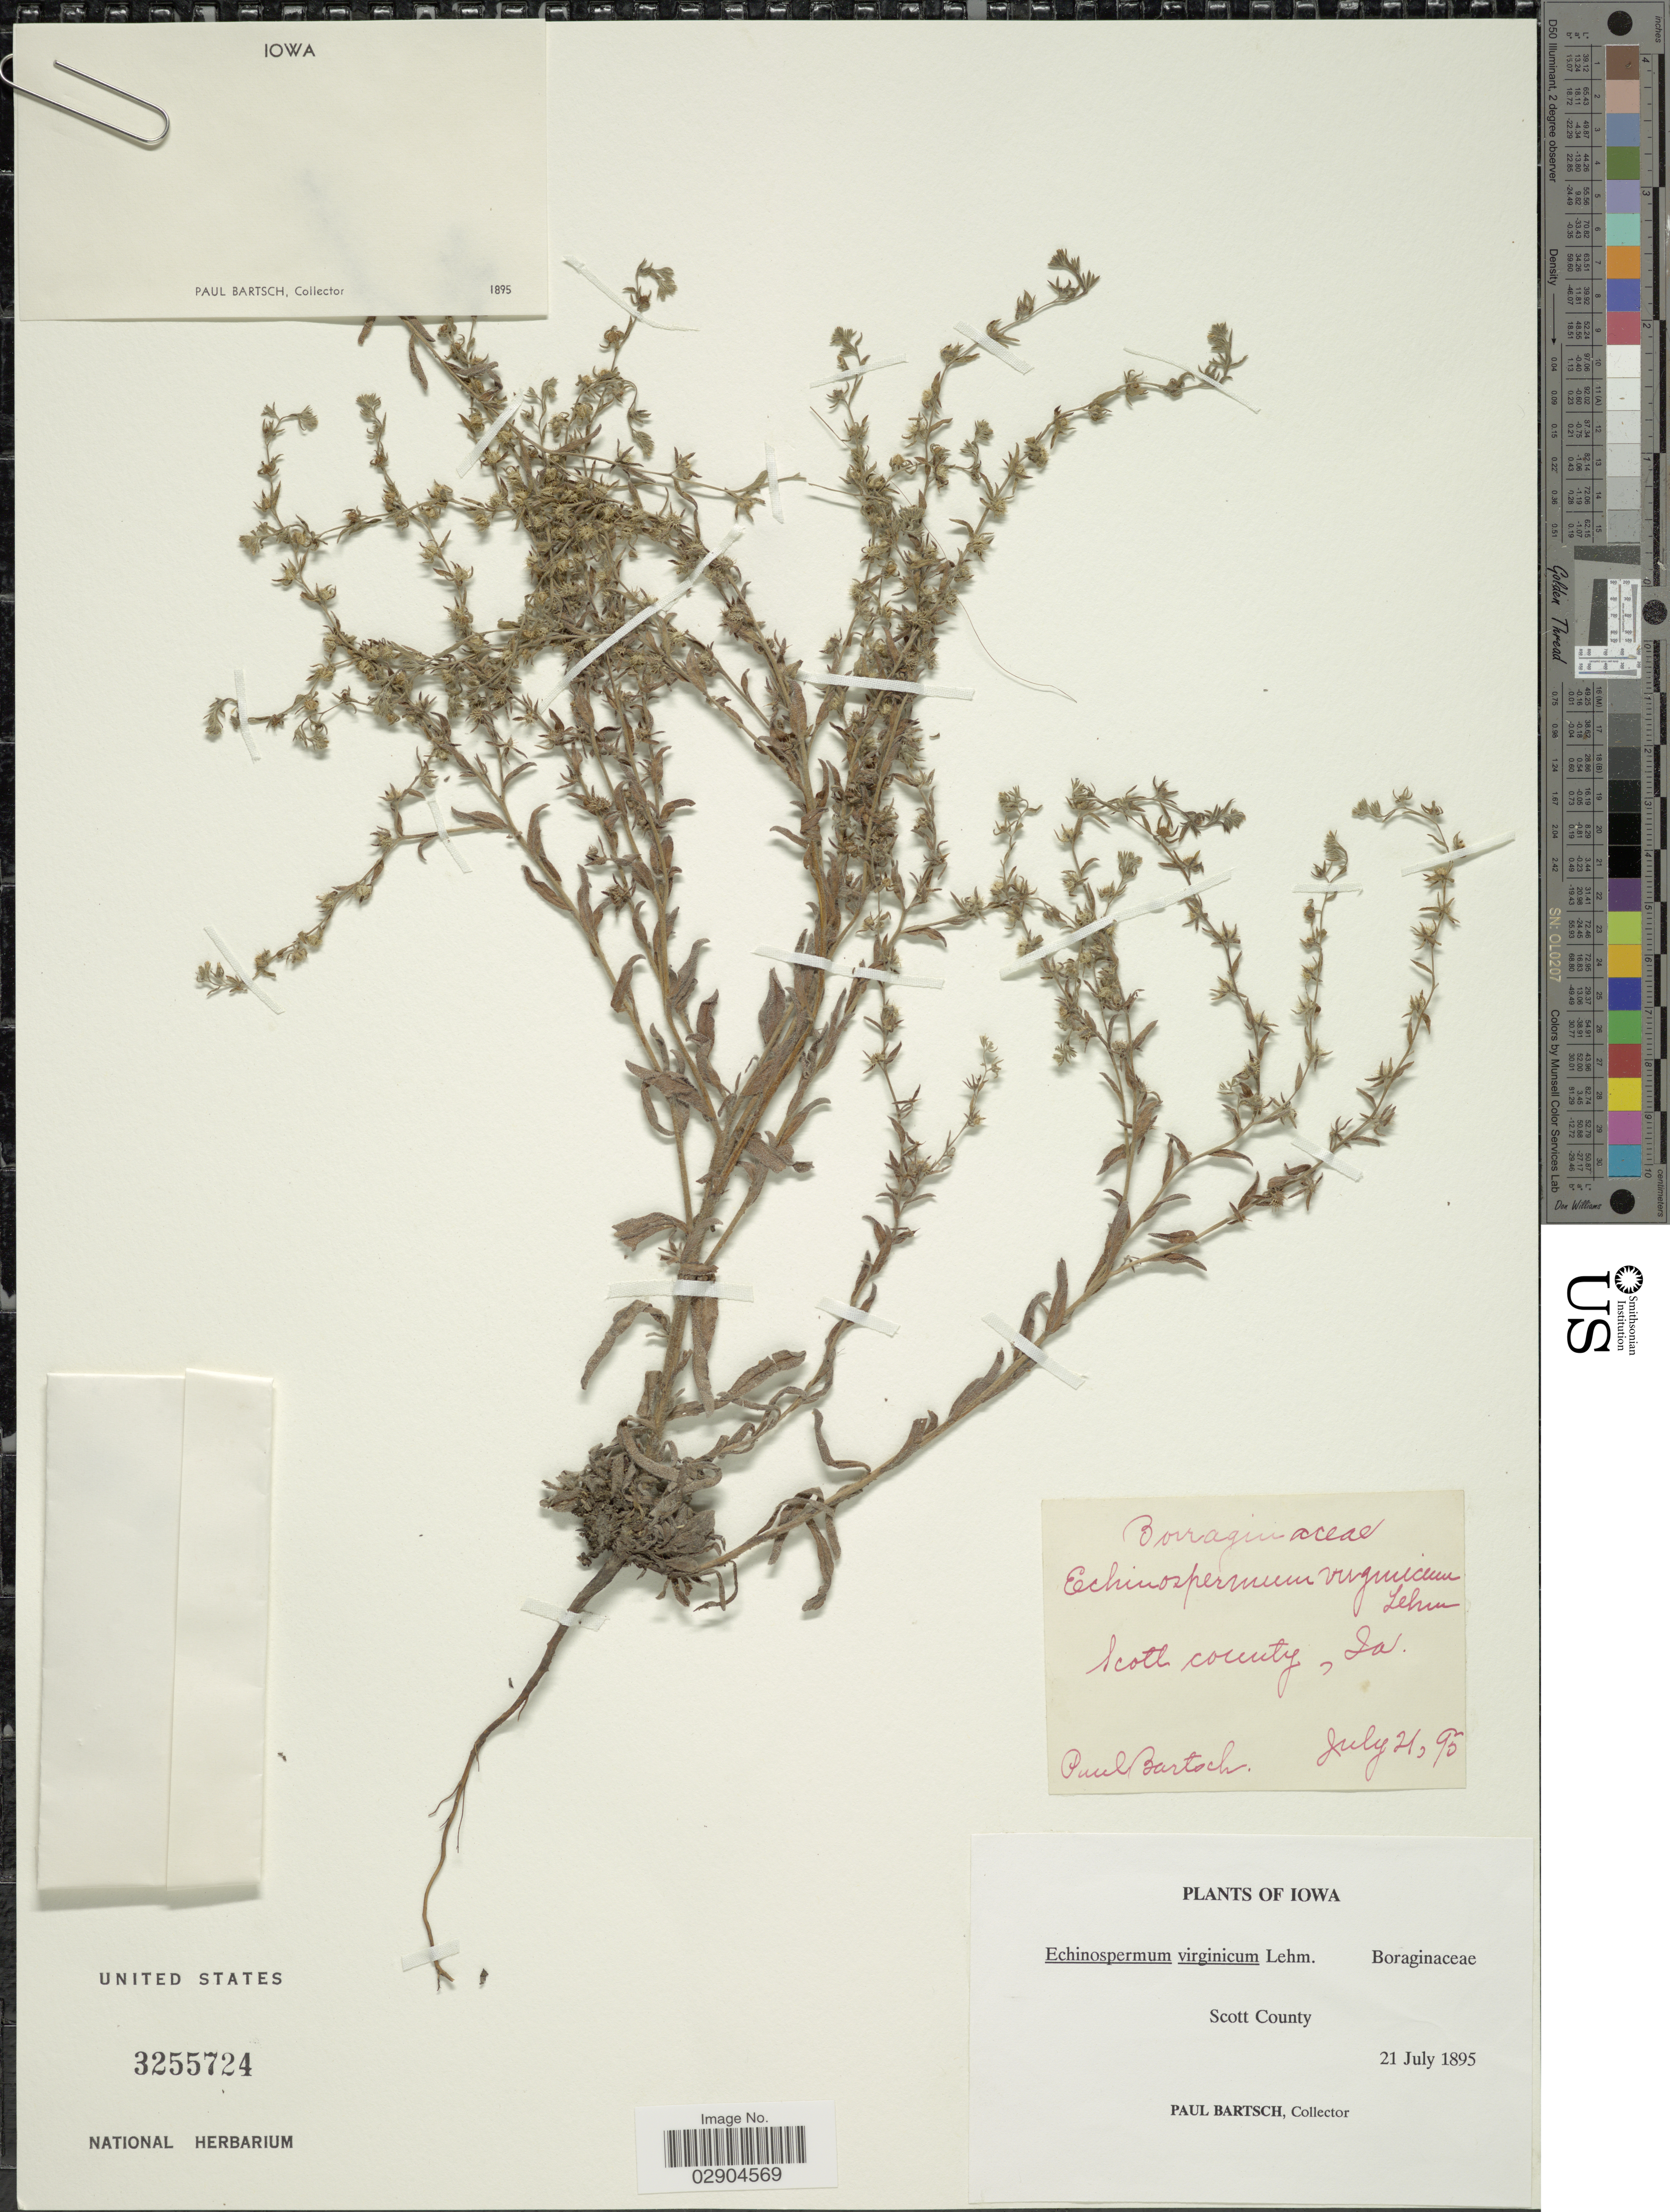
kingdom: Plantae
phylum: Tracheophyta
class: Magnoliopsida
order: Boraginales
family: Boraginaceae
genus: Lappula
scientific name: Lappula occidentalis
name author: (S. Watson) Greene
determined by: Strong, Mark T., (BOT), Smithsonian Institution - National Museum of Natural History (UNITED STATES)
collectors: P. Bartsch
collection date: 1895-07-21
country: United States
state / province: Iowa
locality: Scott County.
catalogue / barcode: US 3255724